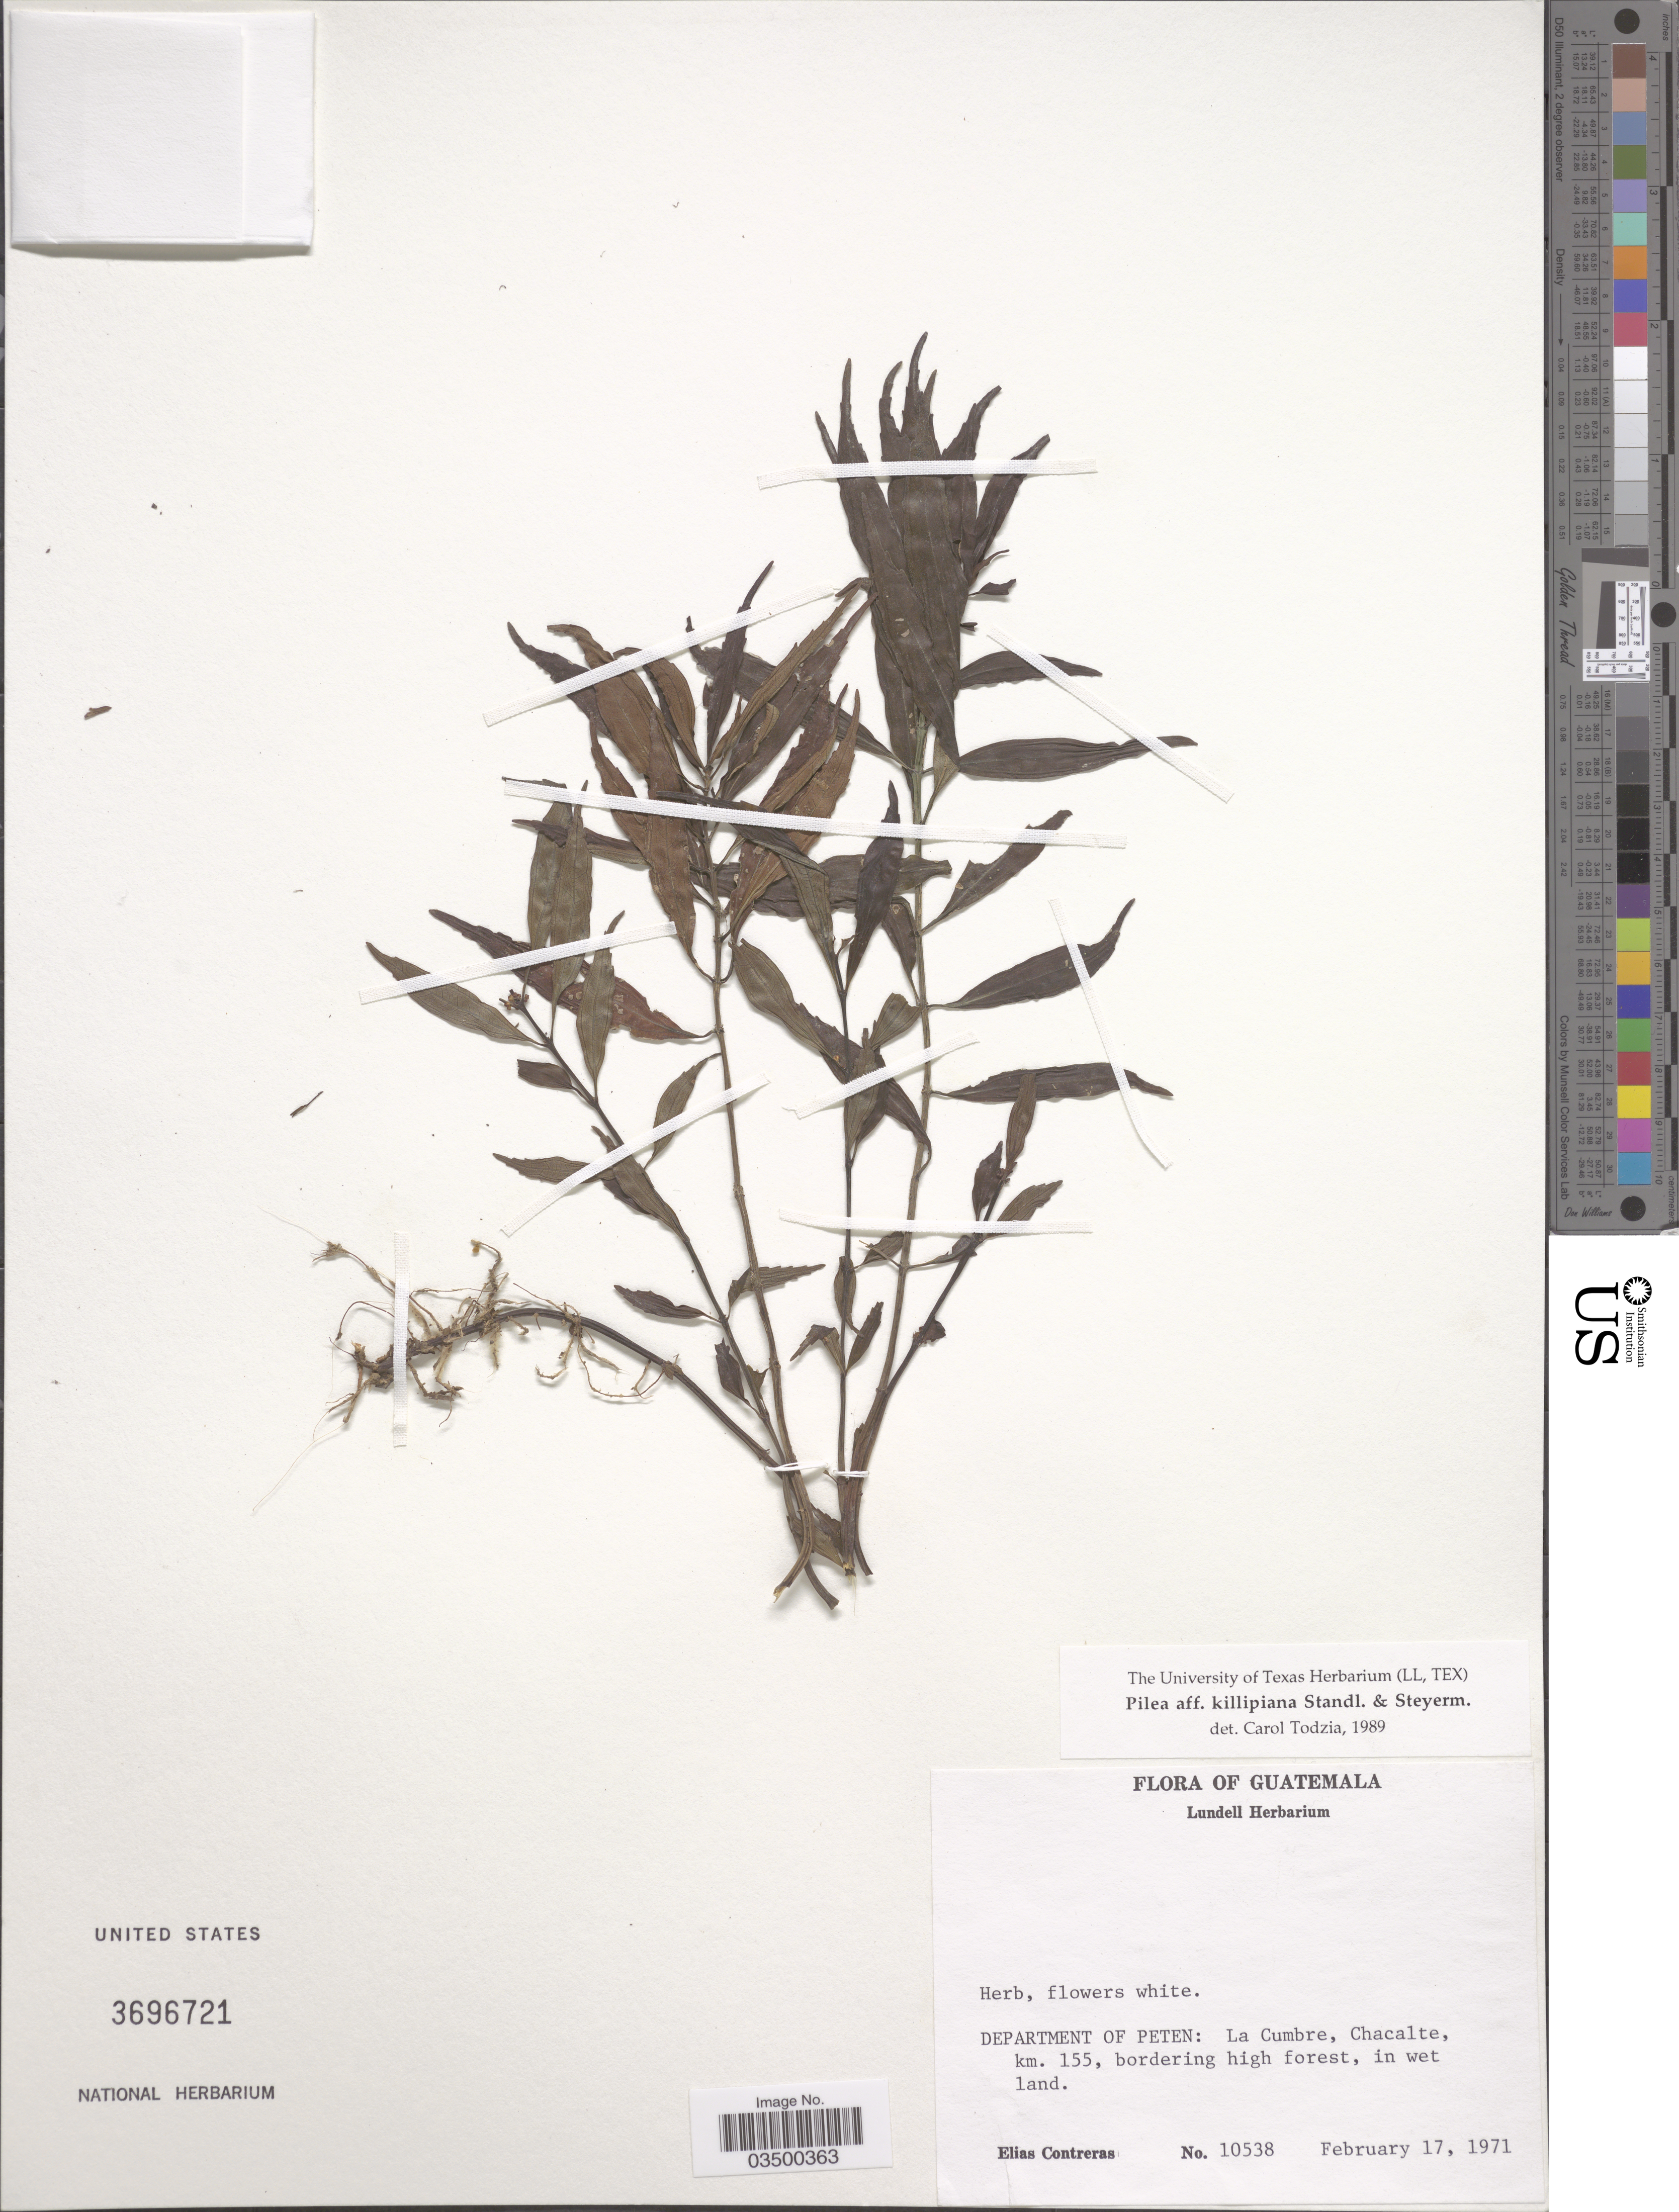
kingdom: Plantae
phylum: Tracheophyta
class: Magnoliopsida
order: Rosales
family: Urticaceae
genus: Pilea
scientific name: Pilea killipiana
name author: Standl. & Steyerm.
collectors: E. Contreras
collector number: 10538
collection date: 1971-02-17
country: Guatemala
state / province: El Peten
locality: Department of Peten: La Cumbre, Chacalte, km. 155, bordering high forest, in wet land.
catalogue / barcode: US 3696721